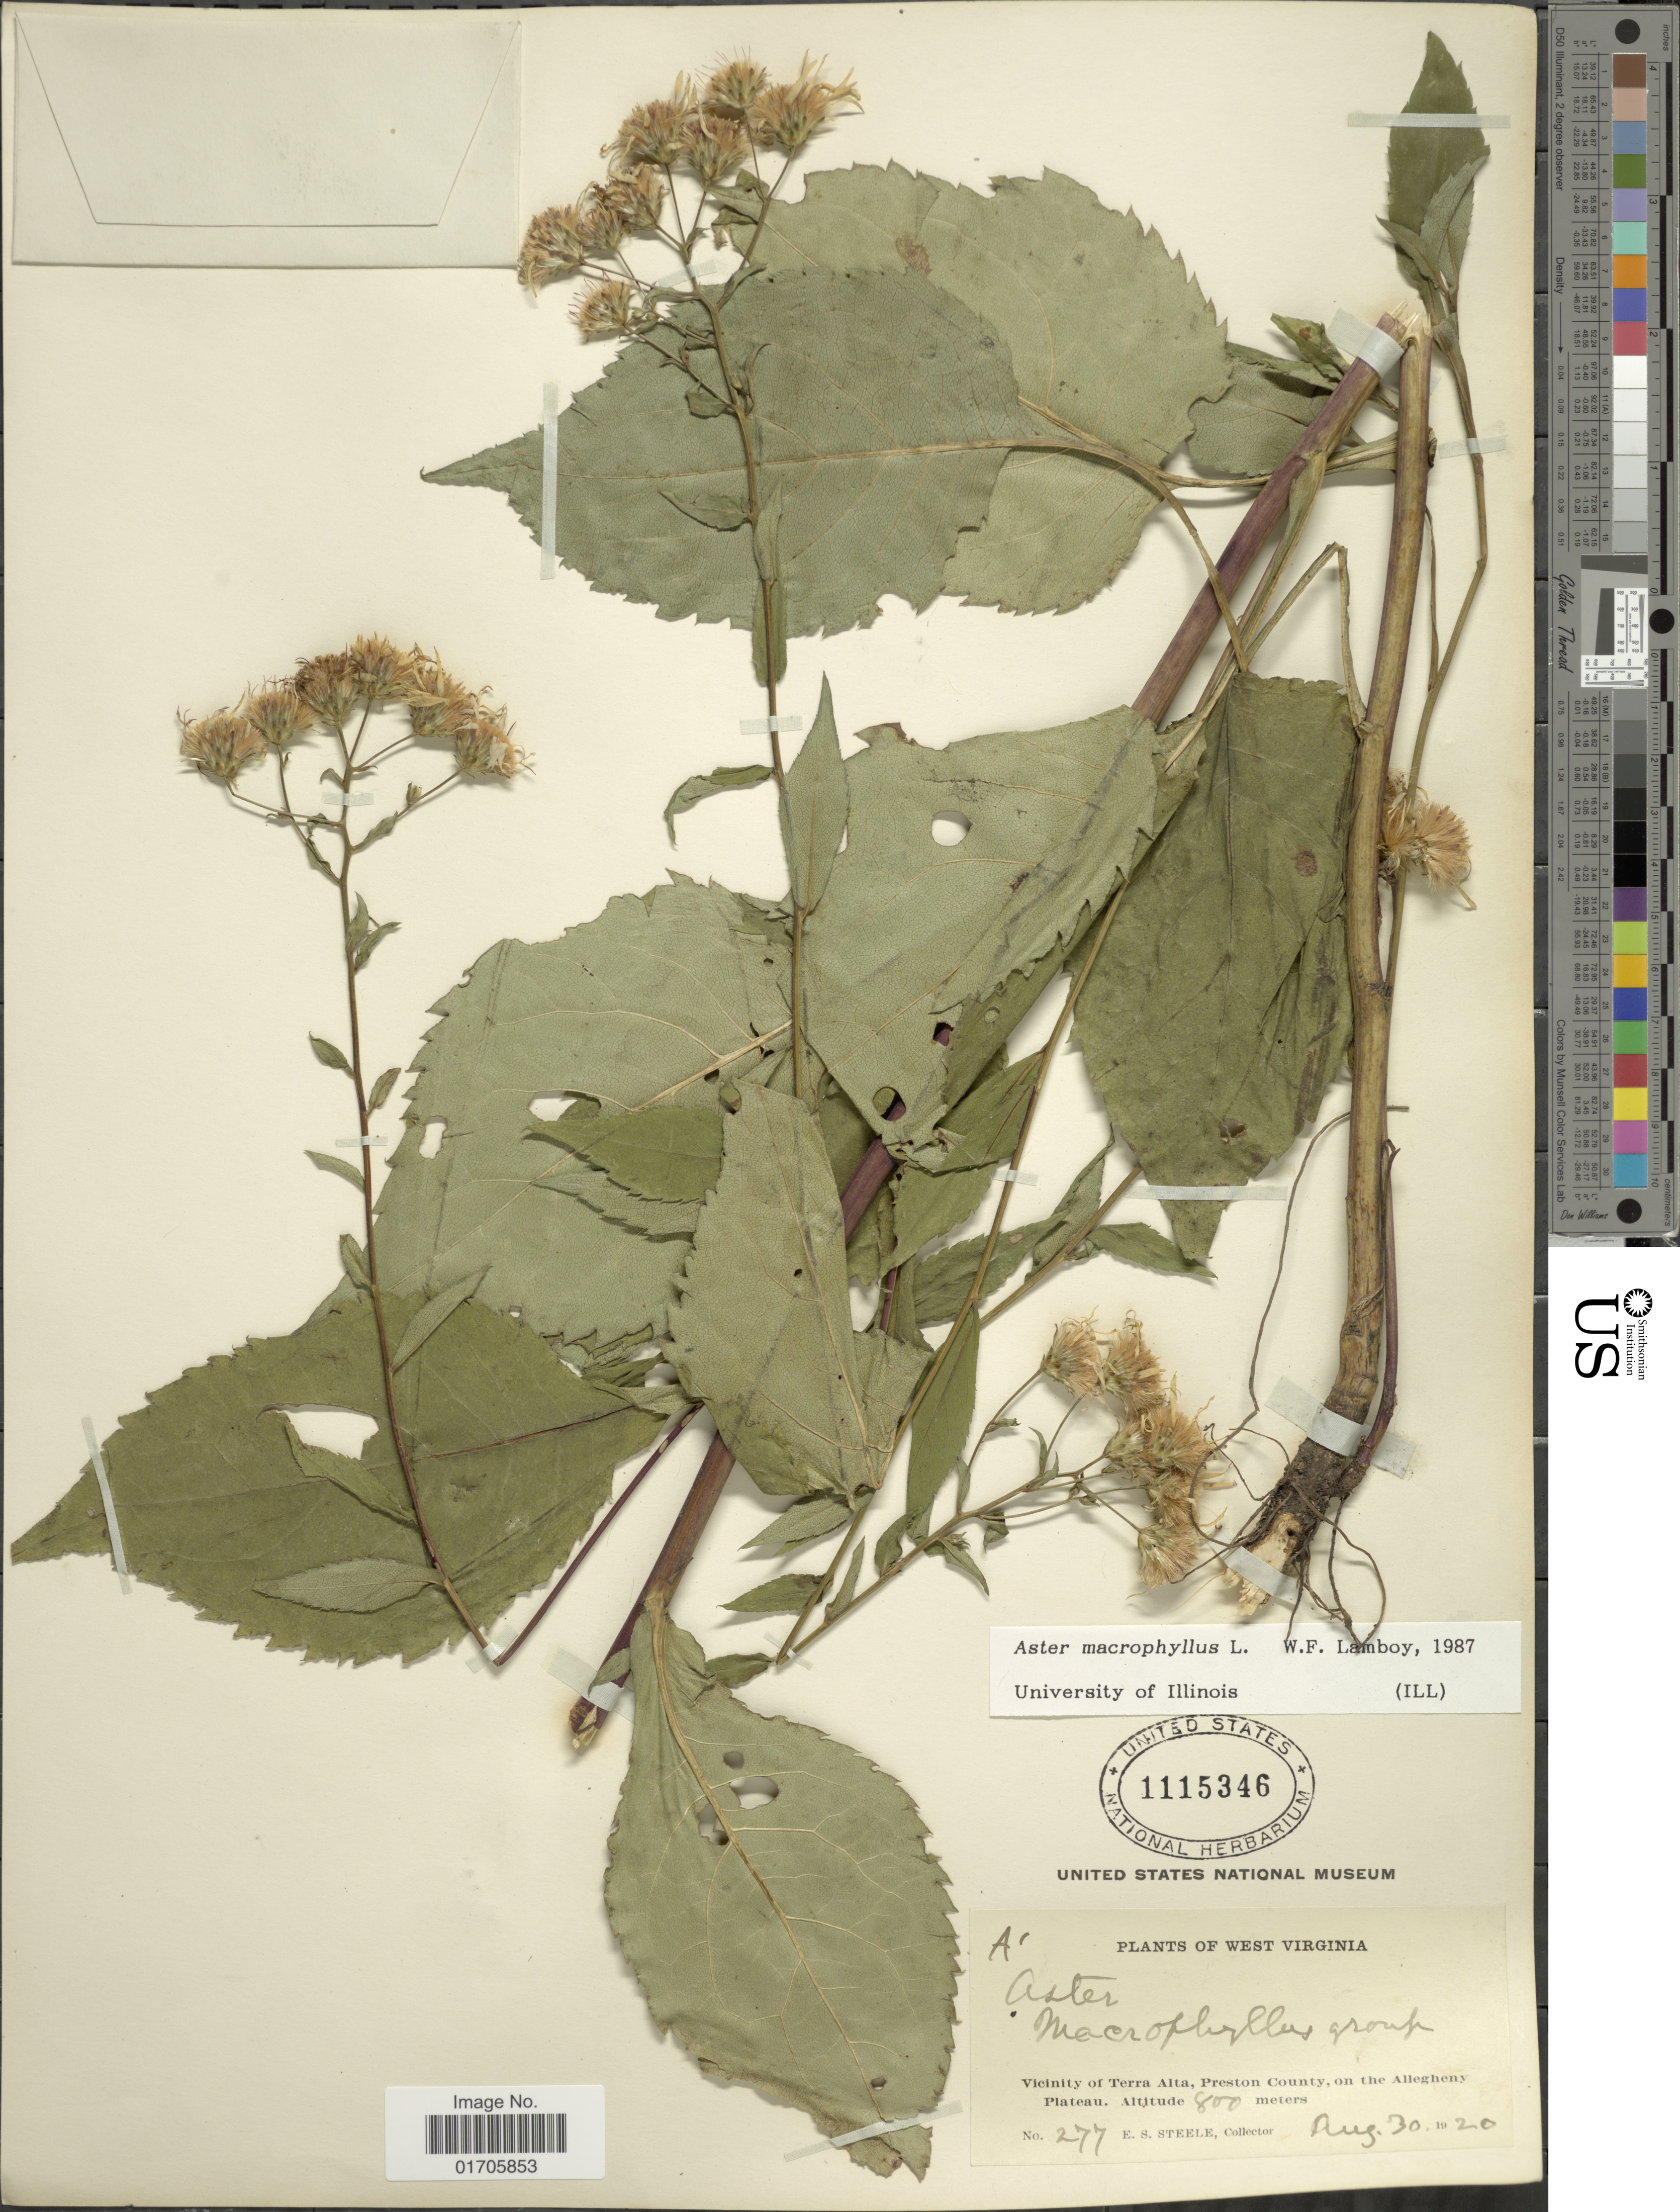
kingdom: Plantae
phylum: Tracheophyta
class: Magnoliopsida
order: Asterales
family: Asteraceae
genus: Eurybia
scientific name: Eurybia macrophylla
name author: (L.) Cass.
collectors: E. Steele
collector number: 277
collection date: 1920-08-30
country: United States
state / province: West Virginia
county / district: Preston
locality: Vicinity of Terra Alta, Preston County, on the Allegheny Plateau.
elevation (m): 800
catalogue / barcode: US 1115346